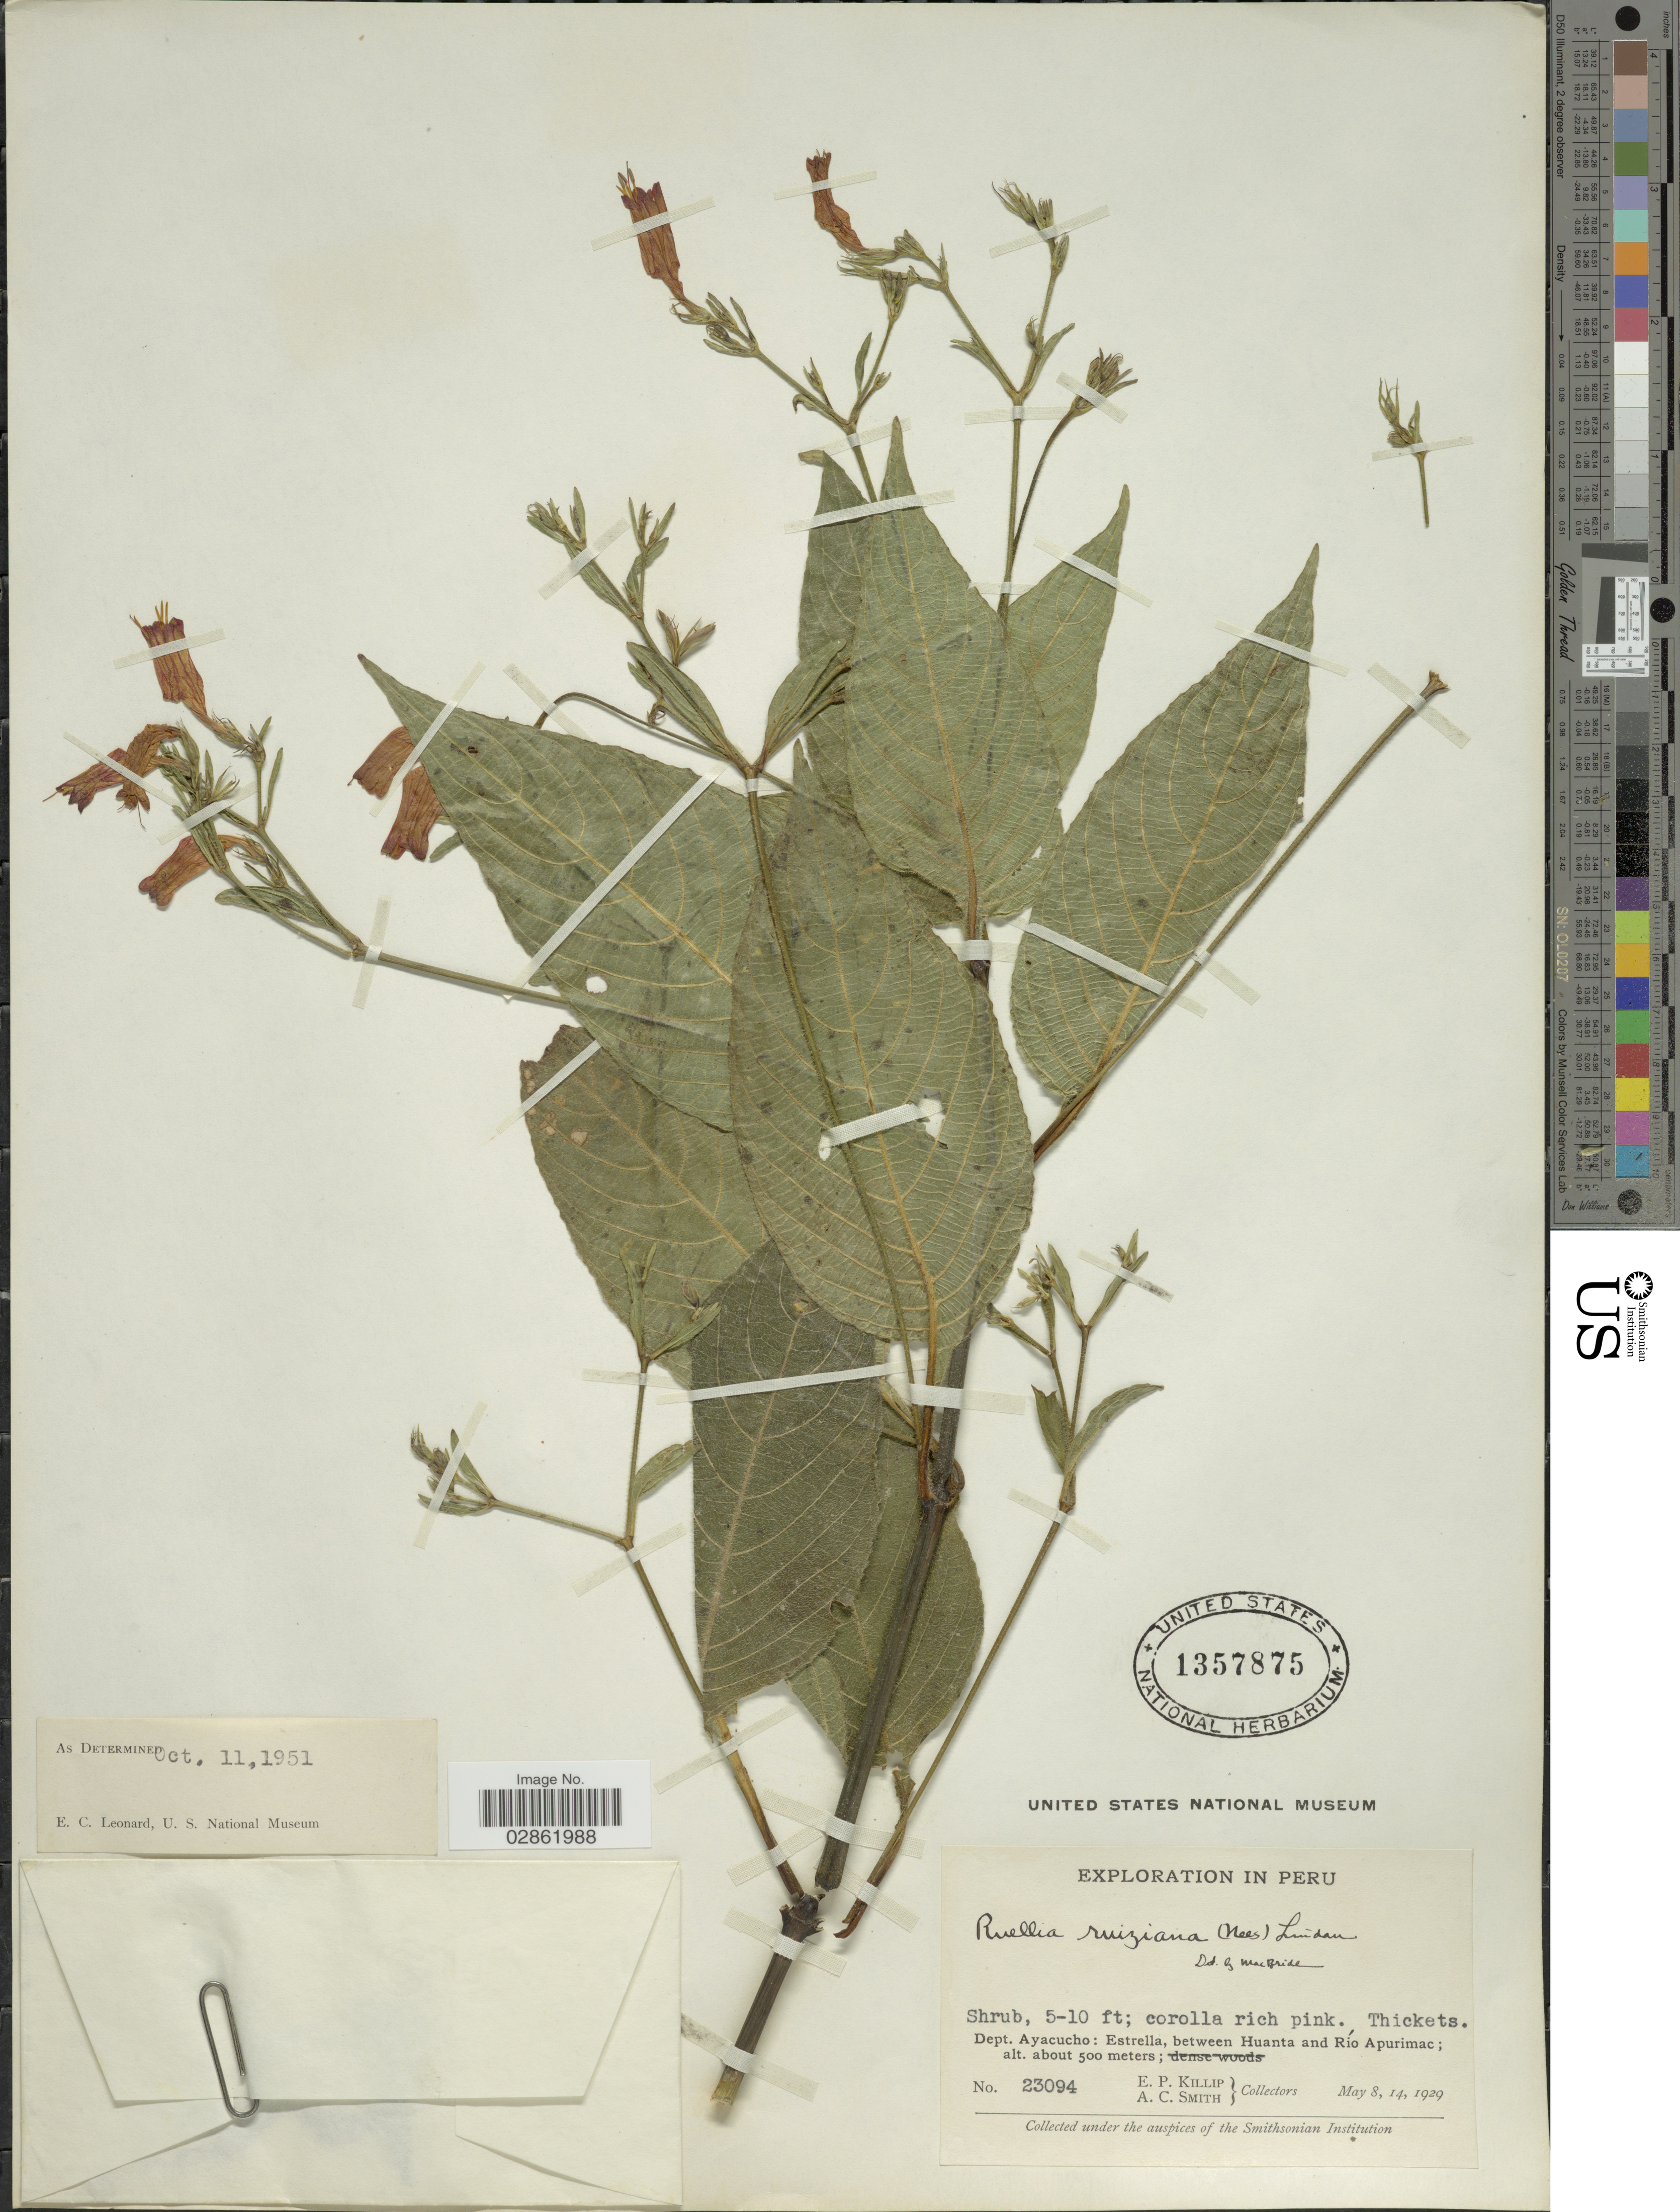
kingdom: Plantae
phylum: Tracheophyta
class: Magnoliopsida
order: Lamiales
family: Acanthaceae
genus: Ruellia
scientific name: Ruellia ruiziana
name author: (Nees) Lindau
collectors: E. P. Killip & A. C. Smith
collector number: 23094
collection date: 1929-05-08/1929-05-14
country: Peru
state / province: Ayacucho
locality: Dept. Ayacucho: Estrella, between Huanta and Río Apurimac.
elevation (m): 500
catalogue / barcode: US 1357875